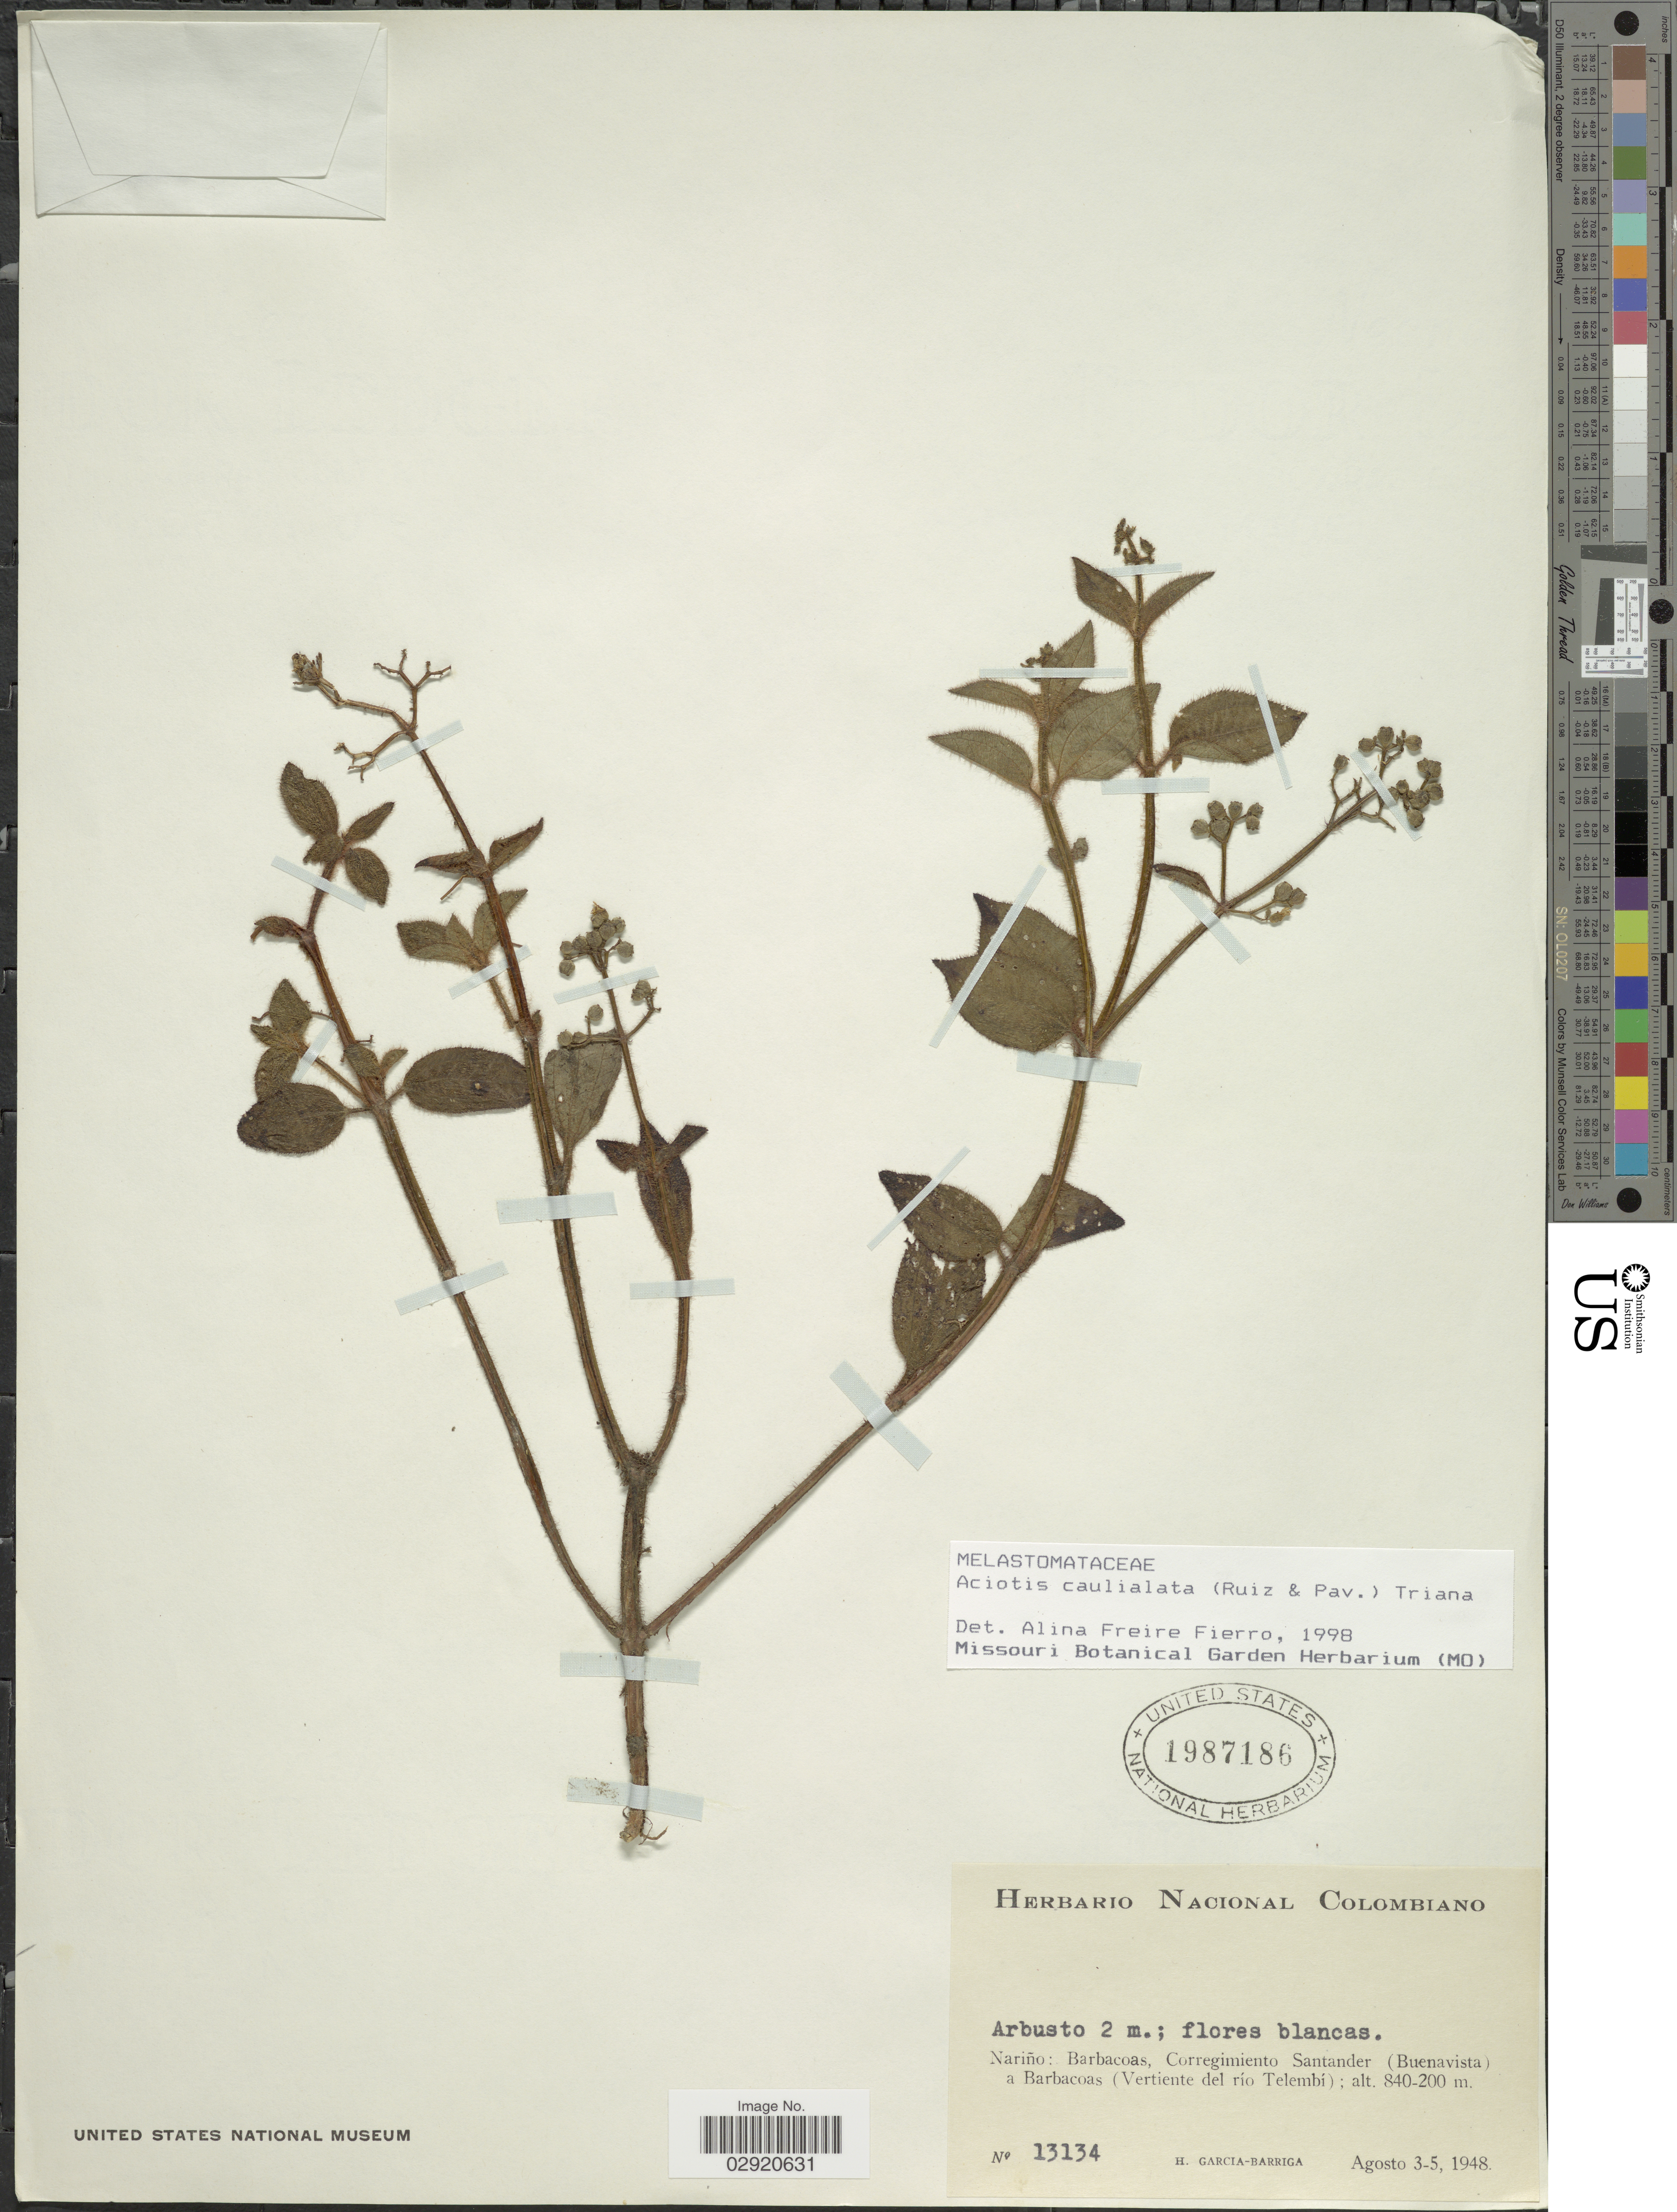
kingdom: Plantae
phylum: Tracheophyta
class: Magnoliopsida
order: Myrtales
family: Melastomataceae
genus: Aciotis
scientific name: Aciotis rubricaulis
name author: (Mart. ex DC.) Triana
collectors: H. García Barriga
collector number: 13134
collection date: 1948-08-03/1948-08-05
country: Colombia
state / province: Nariño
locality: Barbacoas, Corregimiento Santander (Buenavista) a Barbacoas (Vertiente del río Telembí).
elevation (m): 200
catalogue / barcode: US 1987186